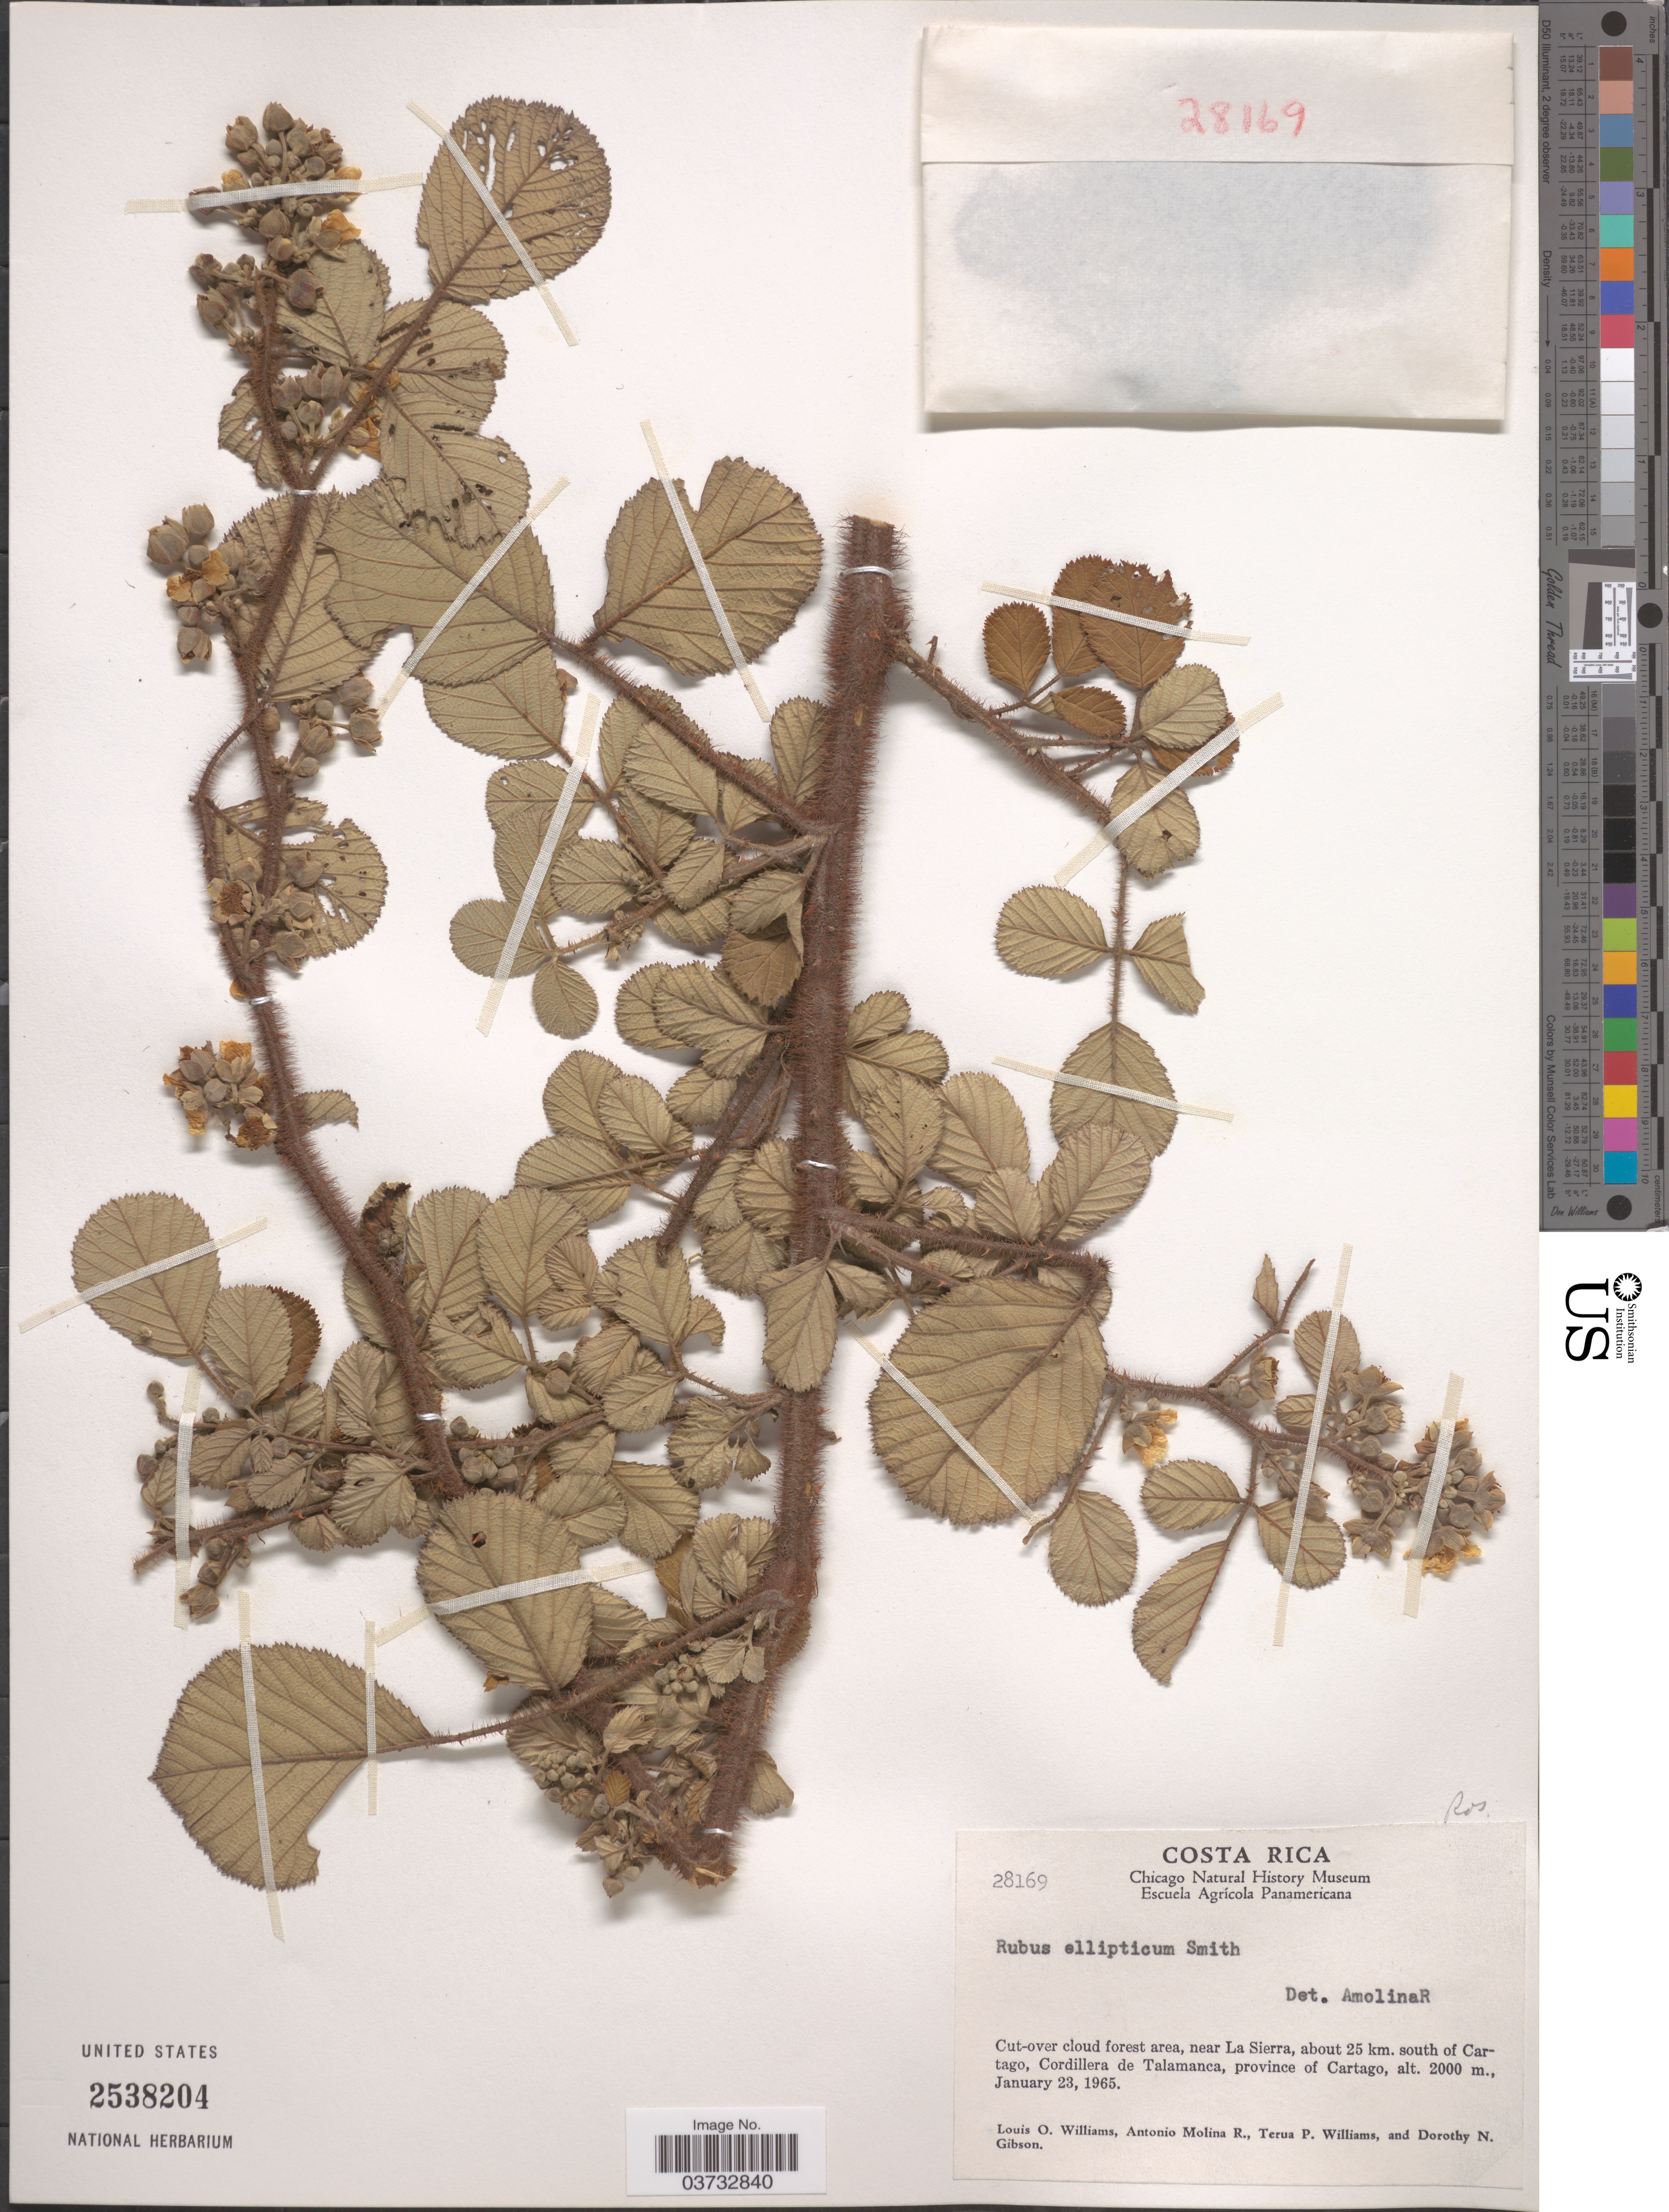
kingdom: Plantae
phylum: Tracheophyta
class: Magnoliopsida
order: Rosales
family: Rosaceae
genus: Rubus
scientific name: Rubus ellipticus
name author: Sm.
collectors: L. O. Williams, A. Molina R., T. Williams & D. N. Gibson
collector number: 28169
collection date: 1965-01-23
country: Costa Rica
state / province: Cartago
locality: Cut-over cloud area, near La Sierra, about 25 km. south of Cartago, Cordillera de Talamanca.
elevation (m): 2000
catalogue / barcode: US 2538204